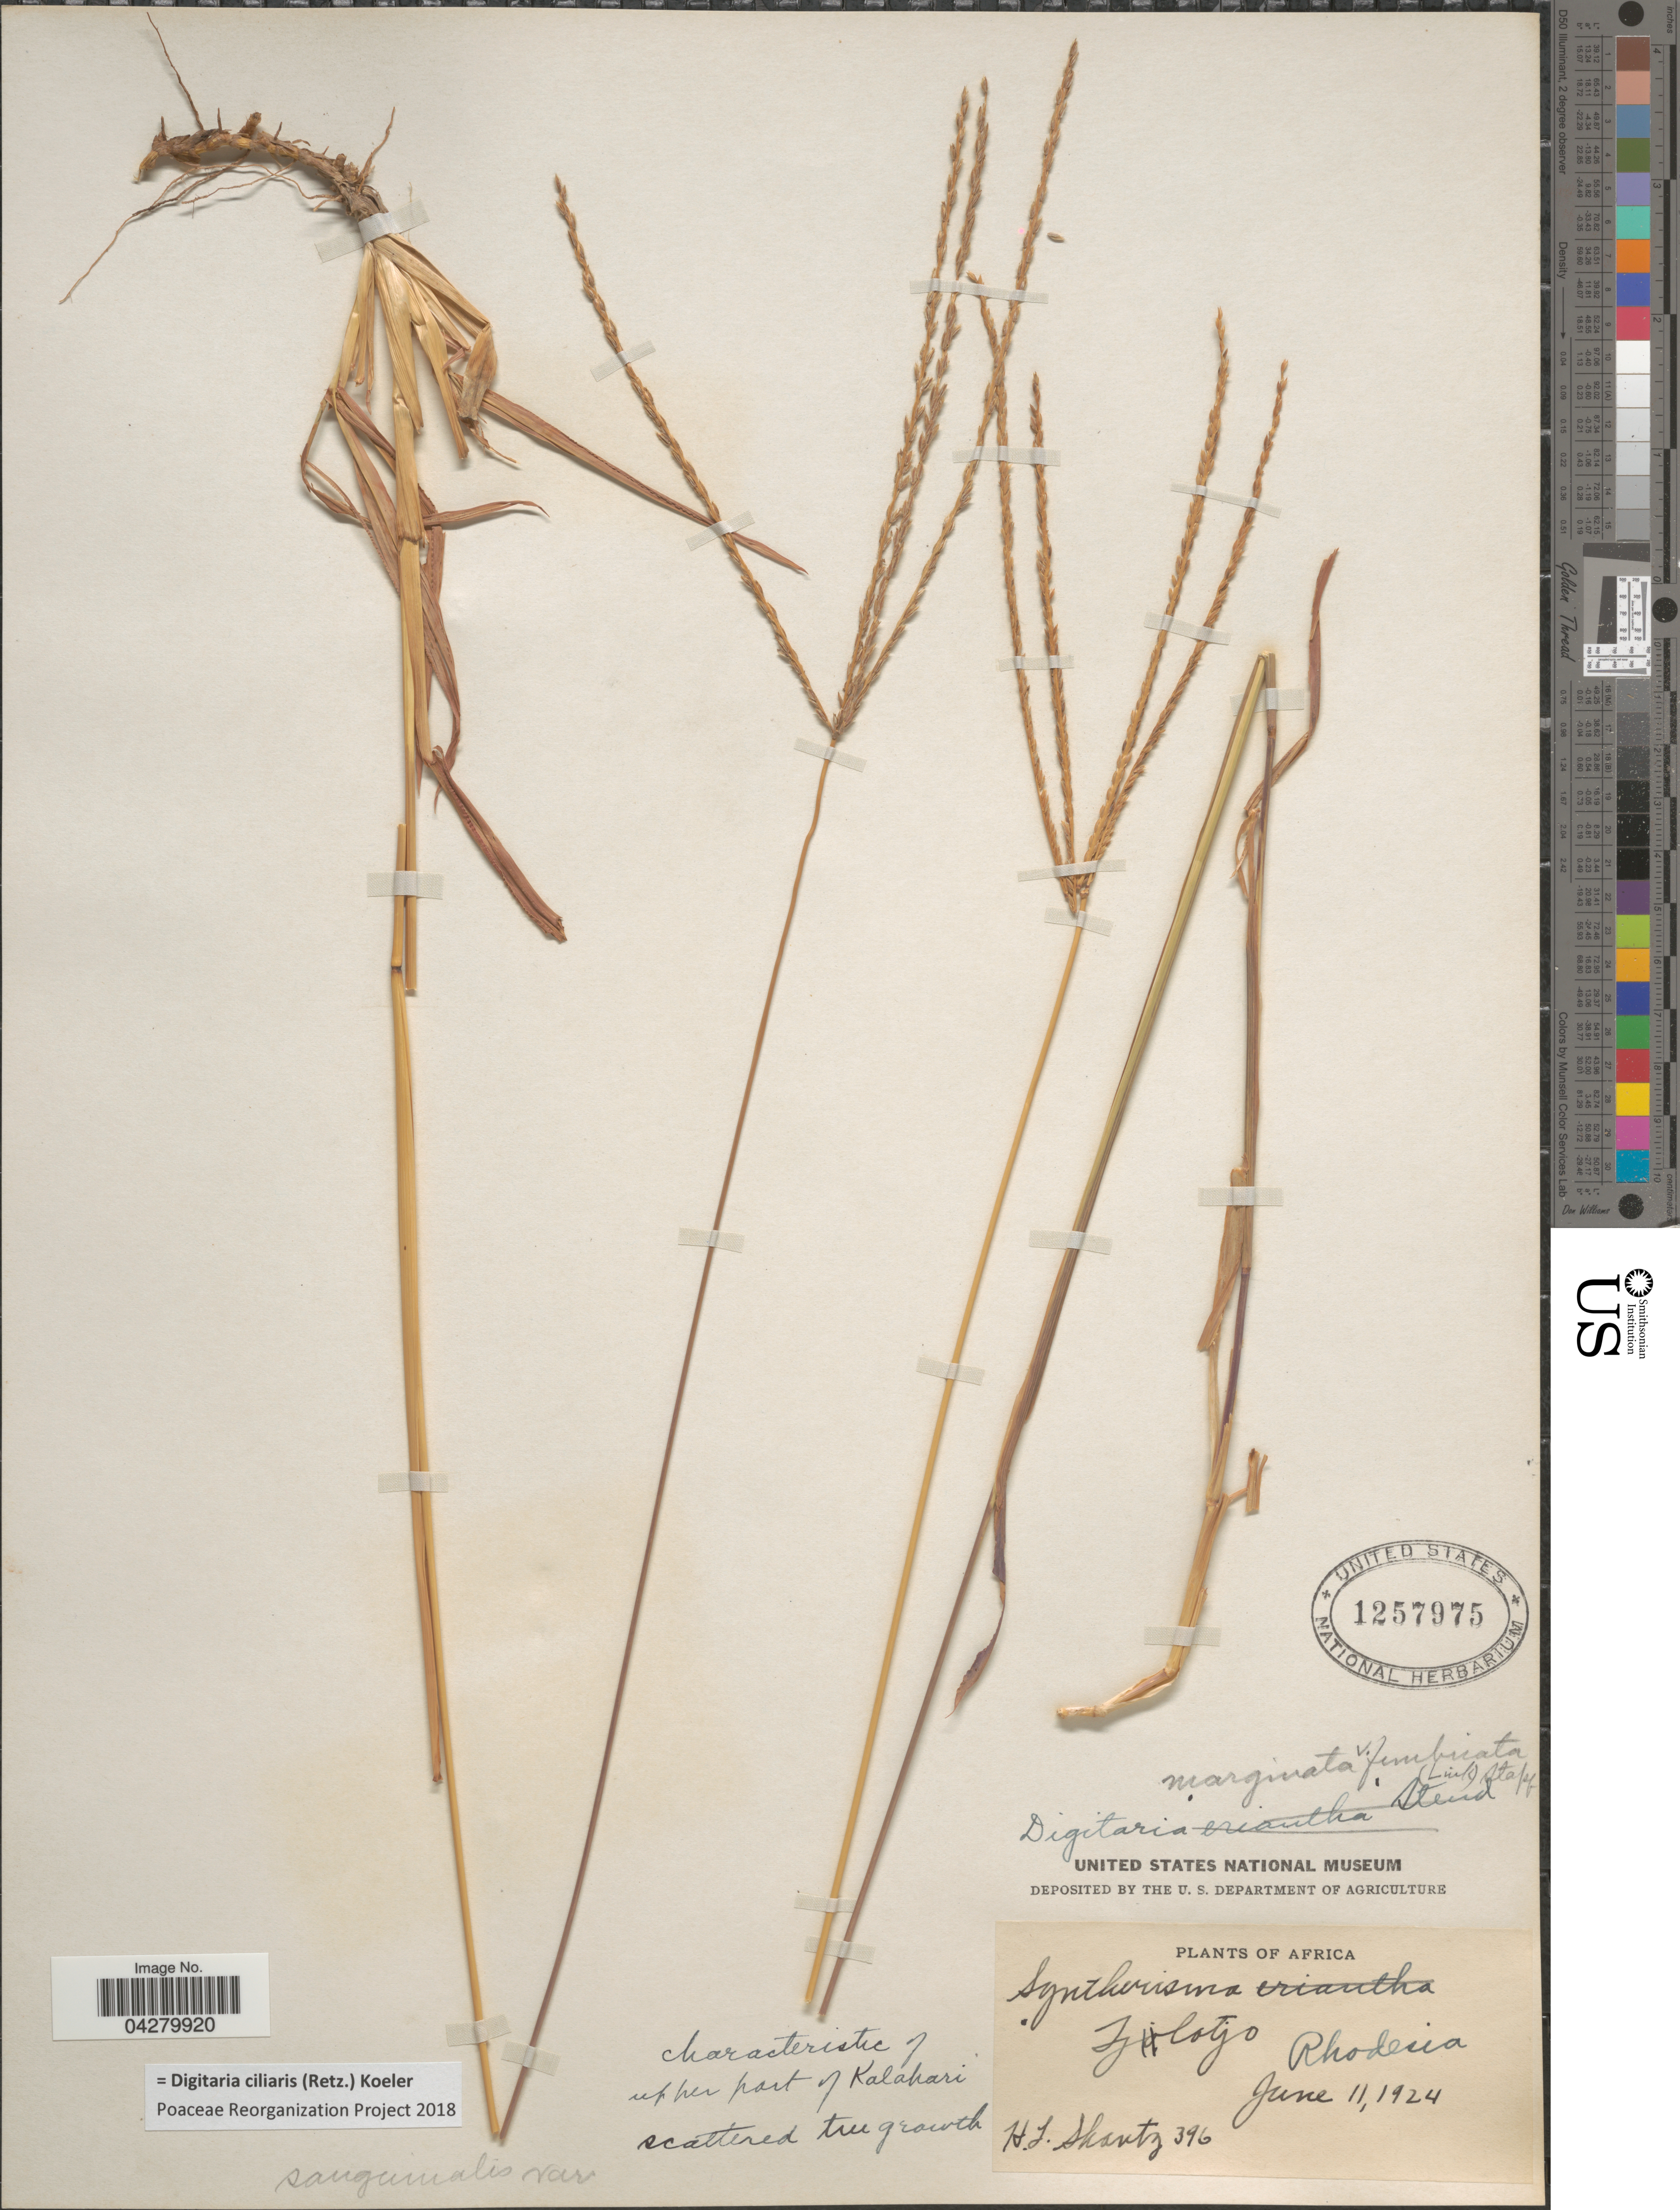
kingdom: Plantae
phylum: Tracheophyta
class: Liliopsida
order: Poales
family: Poaceae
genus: Digitaria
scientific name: Digitaria ciliaris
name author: (Retz.) Koeler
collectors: H. Shantz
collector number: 396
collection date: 1924-06-11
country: Zimbabwe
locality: Tjolotjo [interpreted]. Rhodesia.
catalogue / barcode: US 1257975